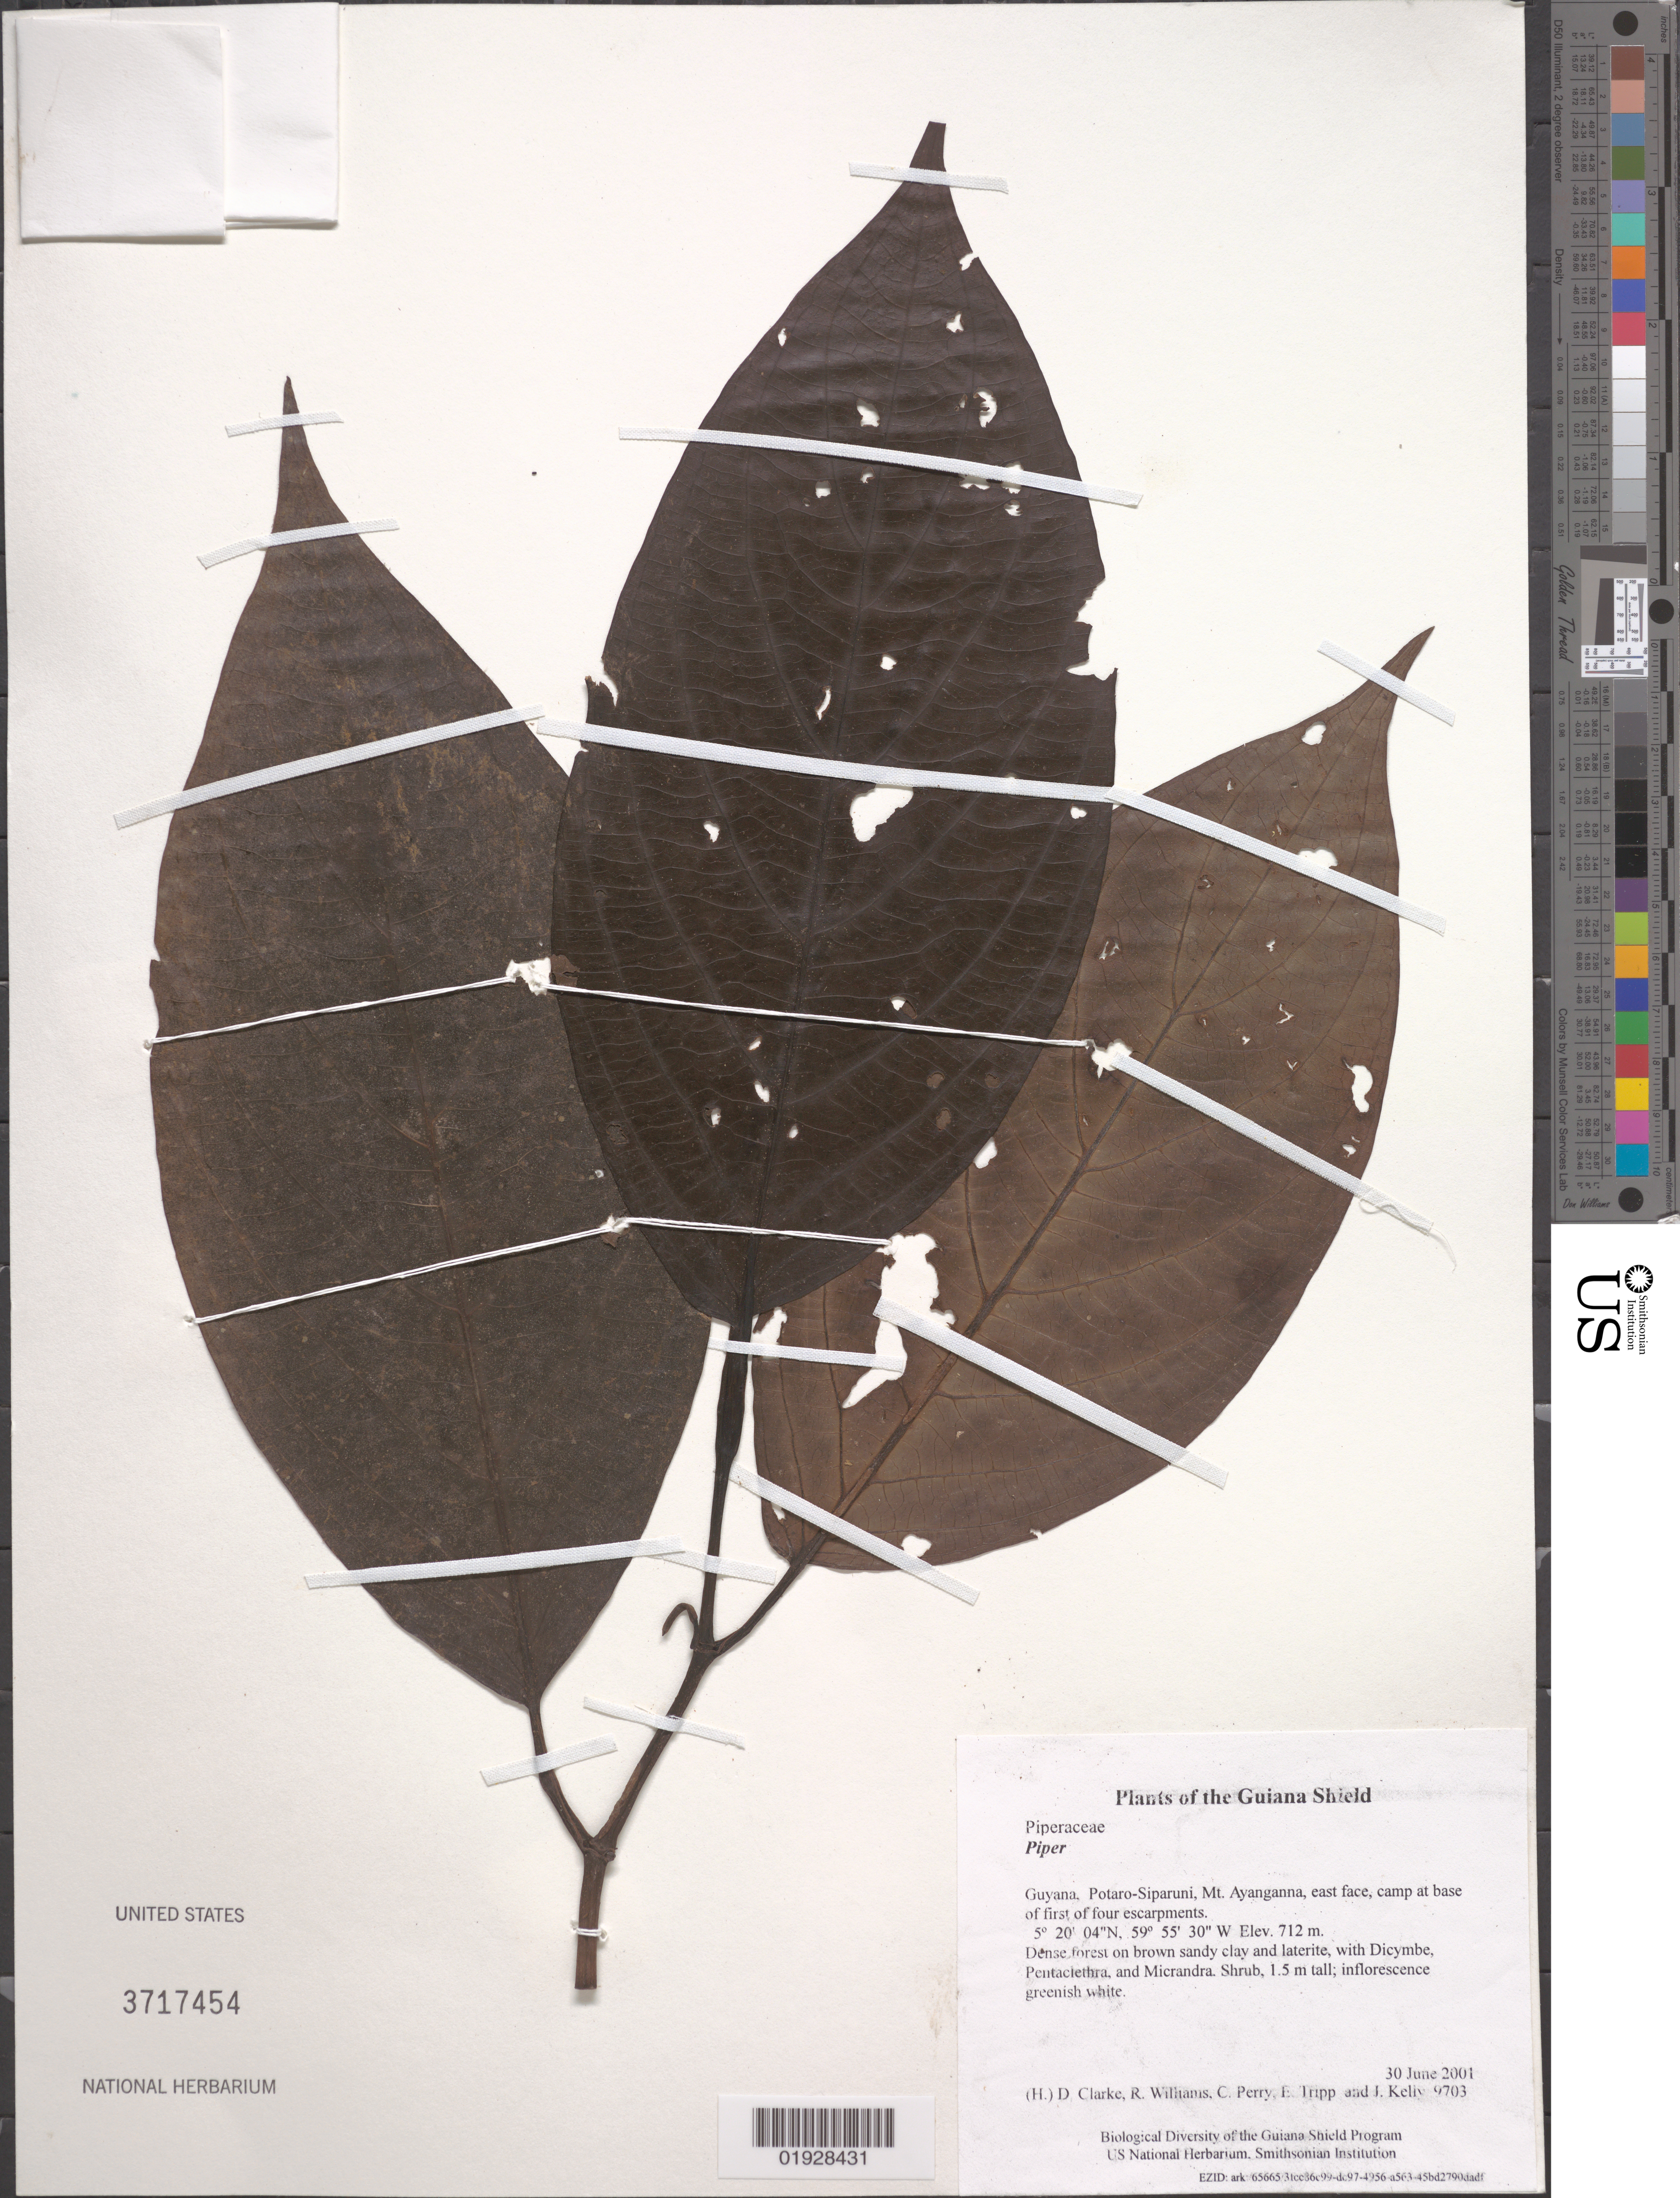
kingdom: Plantae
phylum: Tracheophyta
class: Magnoliopsida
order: Piperales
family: Piperaceae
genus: Piper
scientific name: Piper sp.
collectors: H. D. Clarke, R. Williams, C. Perry, E. Tripp & J. Kelly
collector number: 9703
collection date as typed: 30 June 2001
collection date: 2001-06-30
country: Guyana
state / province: Potaro-Siparuni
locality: Mt. Ayanganna, east face, camp at base of first of four escarpments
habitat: Dense forest on brown sandy clay and laterite, with Dicymbe, Pentaclethra, and Micrandra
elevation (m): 712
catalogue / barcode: US 3717454